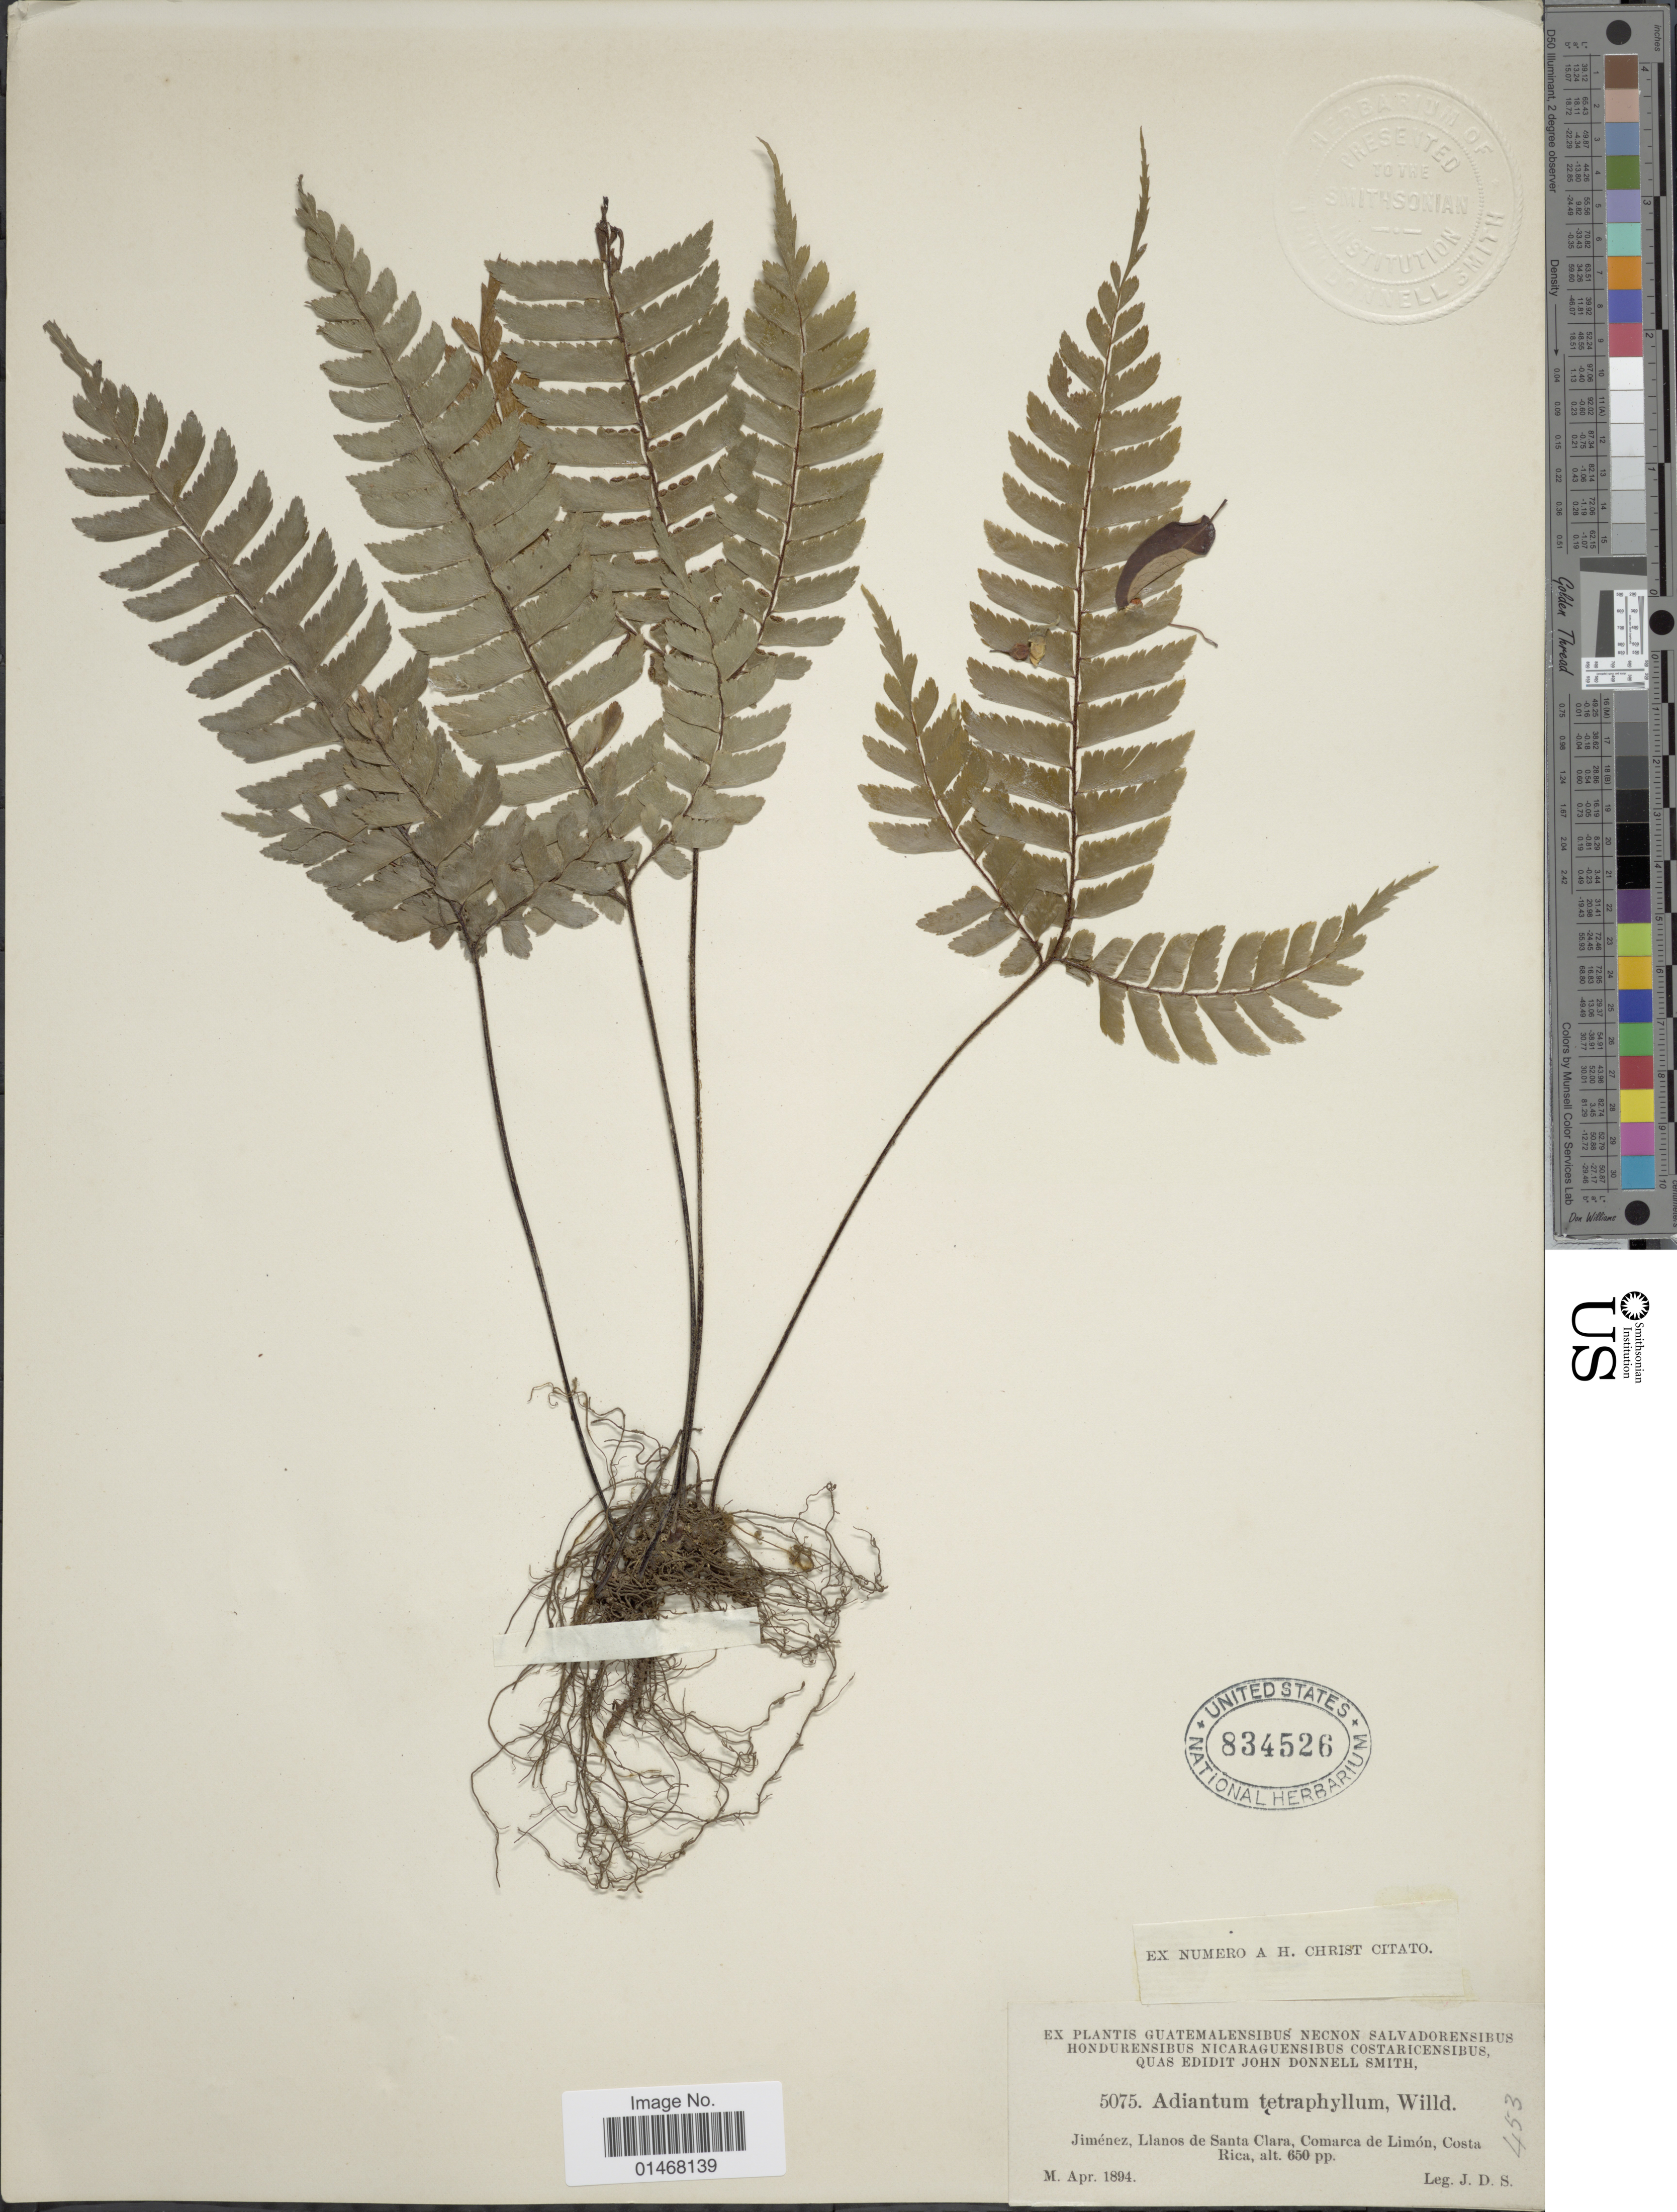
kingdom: Plantae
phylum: Tracheophyta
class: Polypodiopsida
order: Polypodiales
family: Pteridaceae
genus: Adiantum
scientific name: Adiantum tetraphyllum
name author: Humb. & Bonpl. ex Willd.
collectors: J. D. Smith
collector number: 5075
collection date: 1894-04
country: Costa Rica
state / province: Limón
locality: Jiménez, LLanos de Santa Clara, Comarca de Limón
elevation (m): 198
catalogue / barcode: US 834526